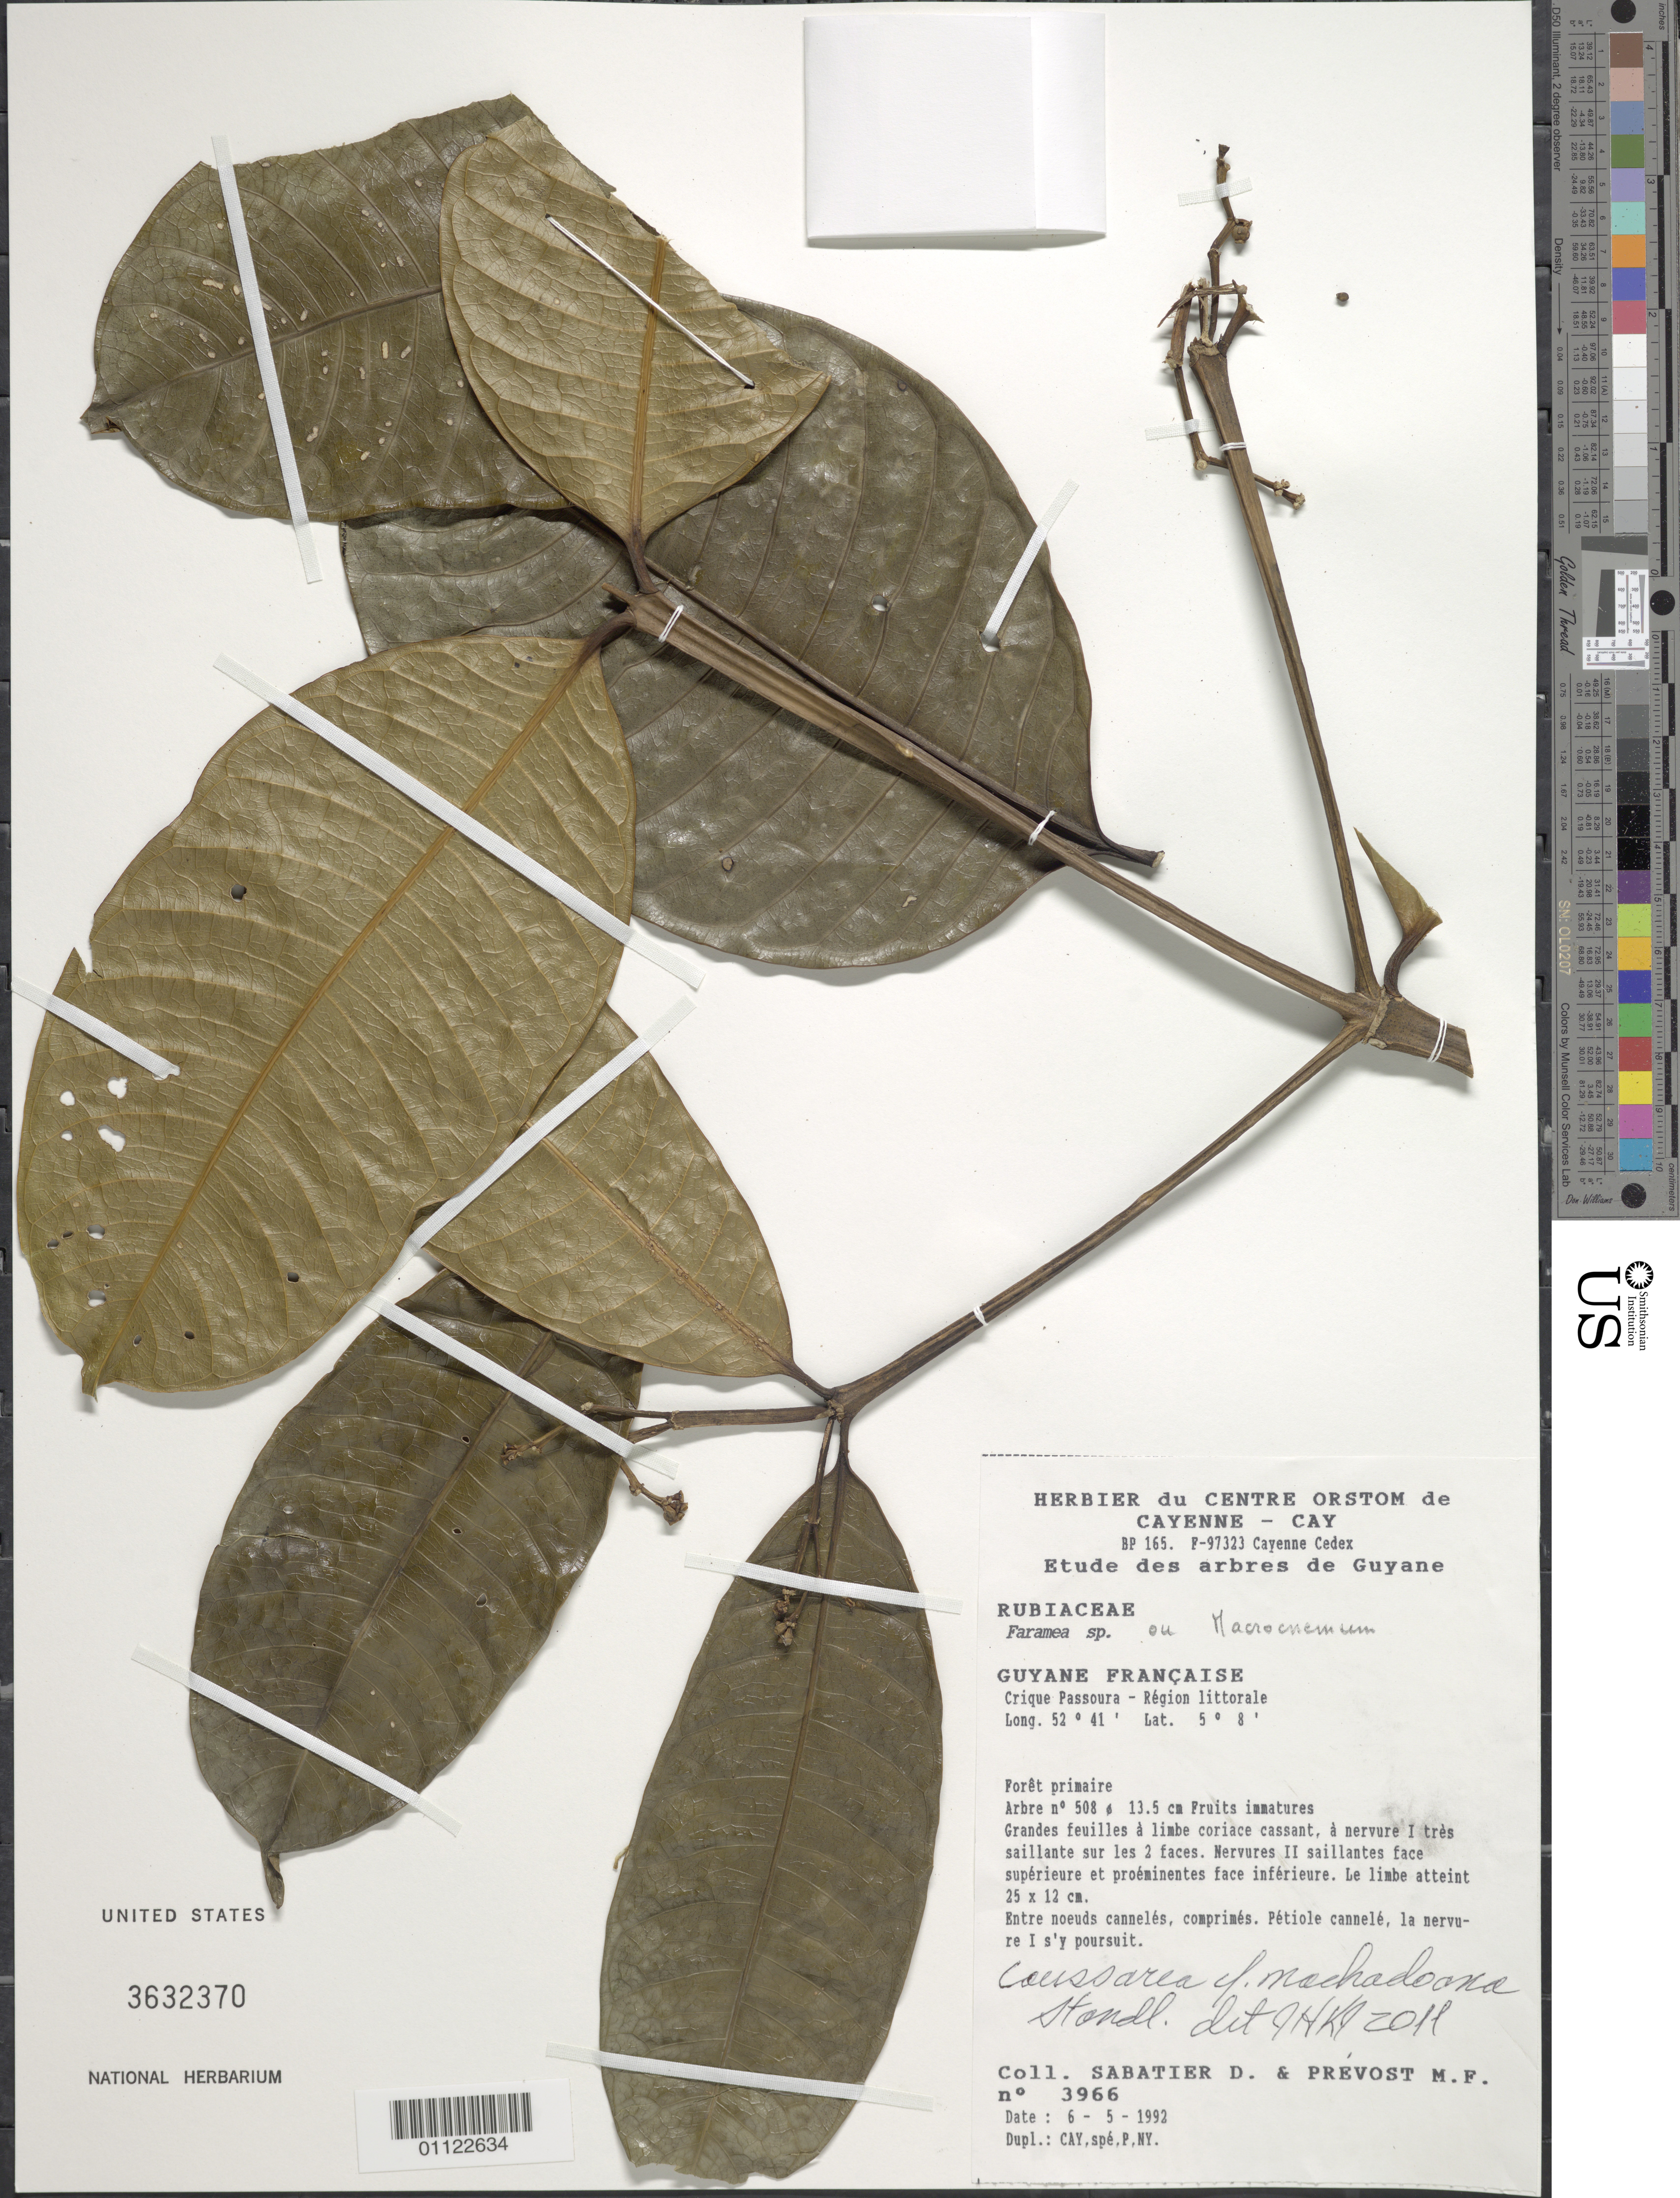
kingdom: Plantae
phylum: Tracheophyta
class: Magnoliopsida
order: Gentianales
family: Rubiaceae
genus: Faramea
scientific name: Faramea sp.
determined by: Kirkbride, J. H.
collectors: D. Sabatier & M.-F. Prévost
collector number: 3966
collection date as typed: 6-May-92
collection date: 1992-05-06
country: French Guiana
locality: Crique Passoura, région de Kourou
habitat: Primary forest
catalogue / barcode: US 3632370